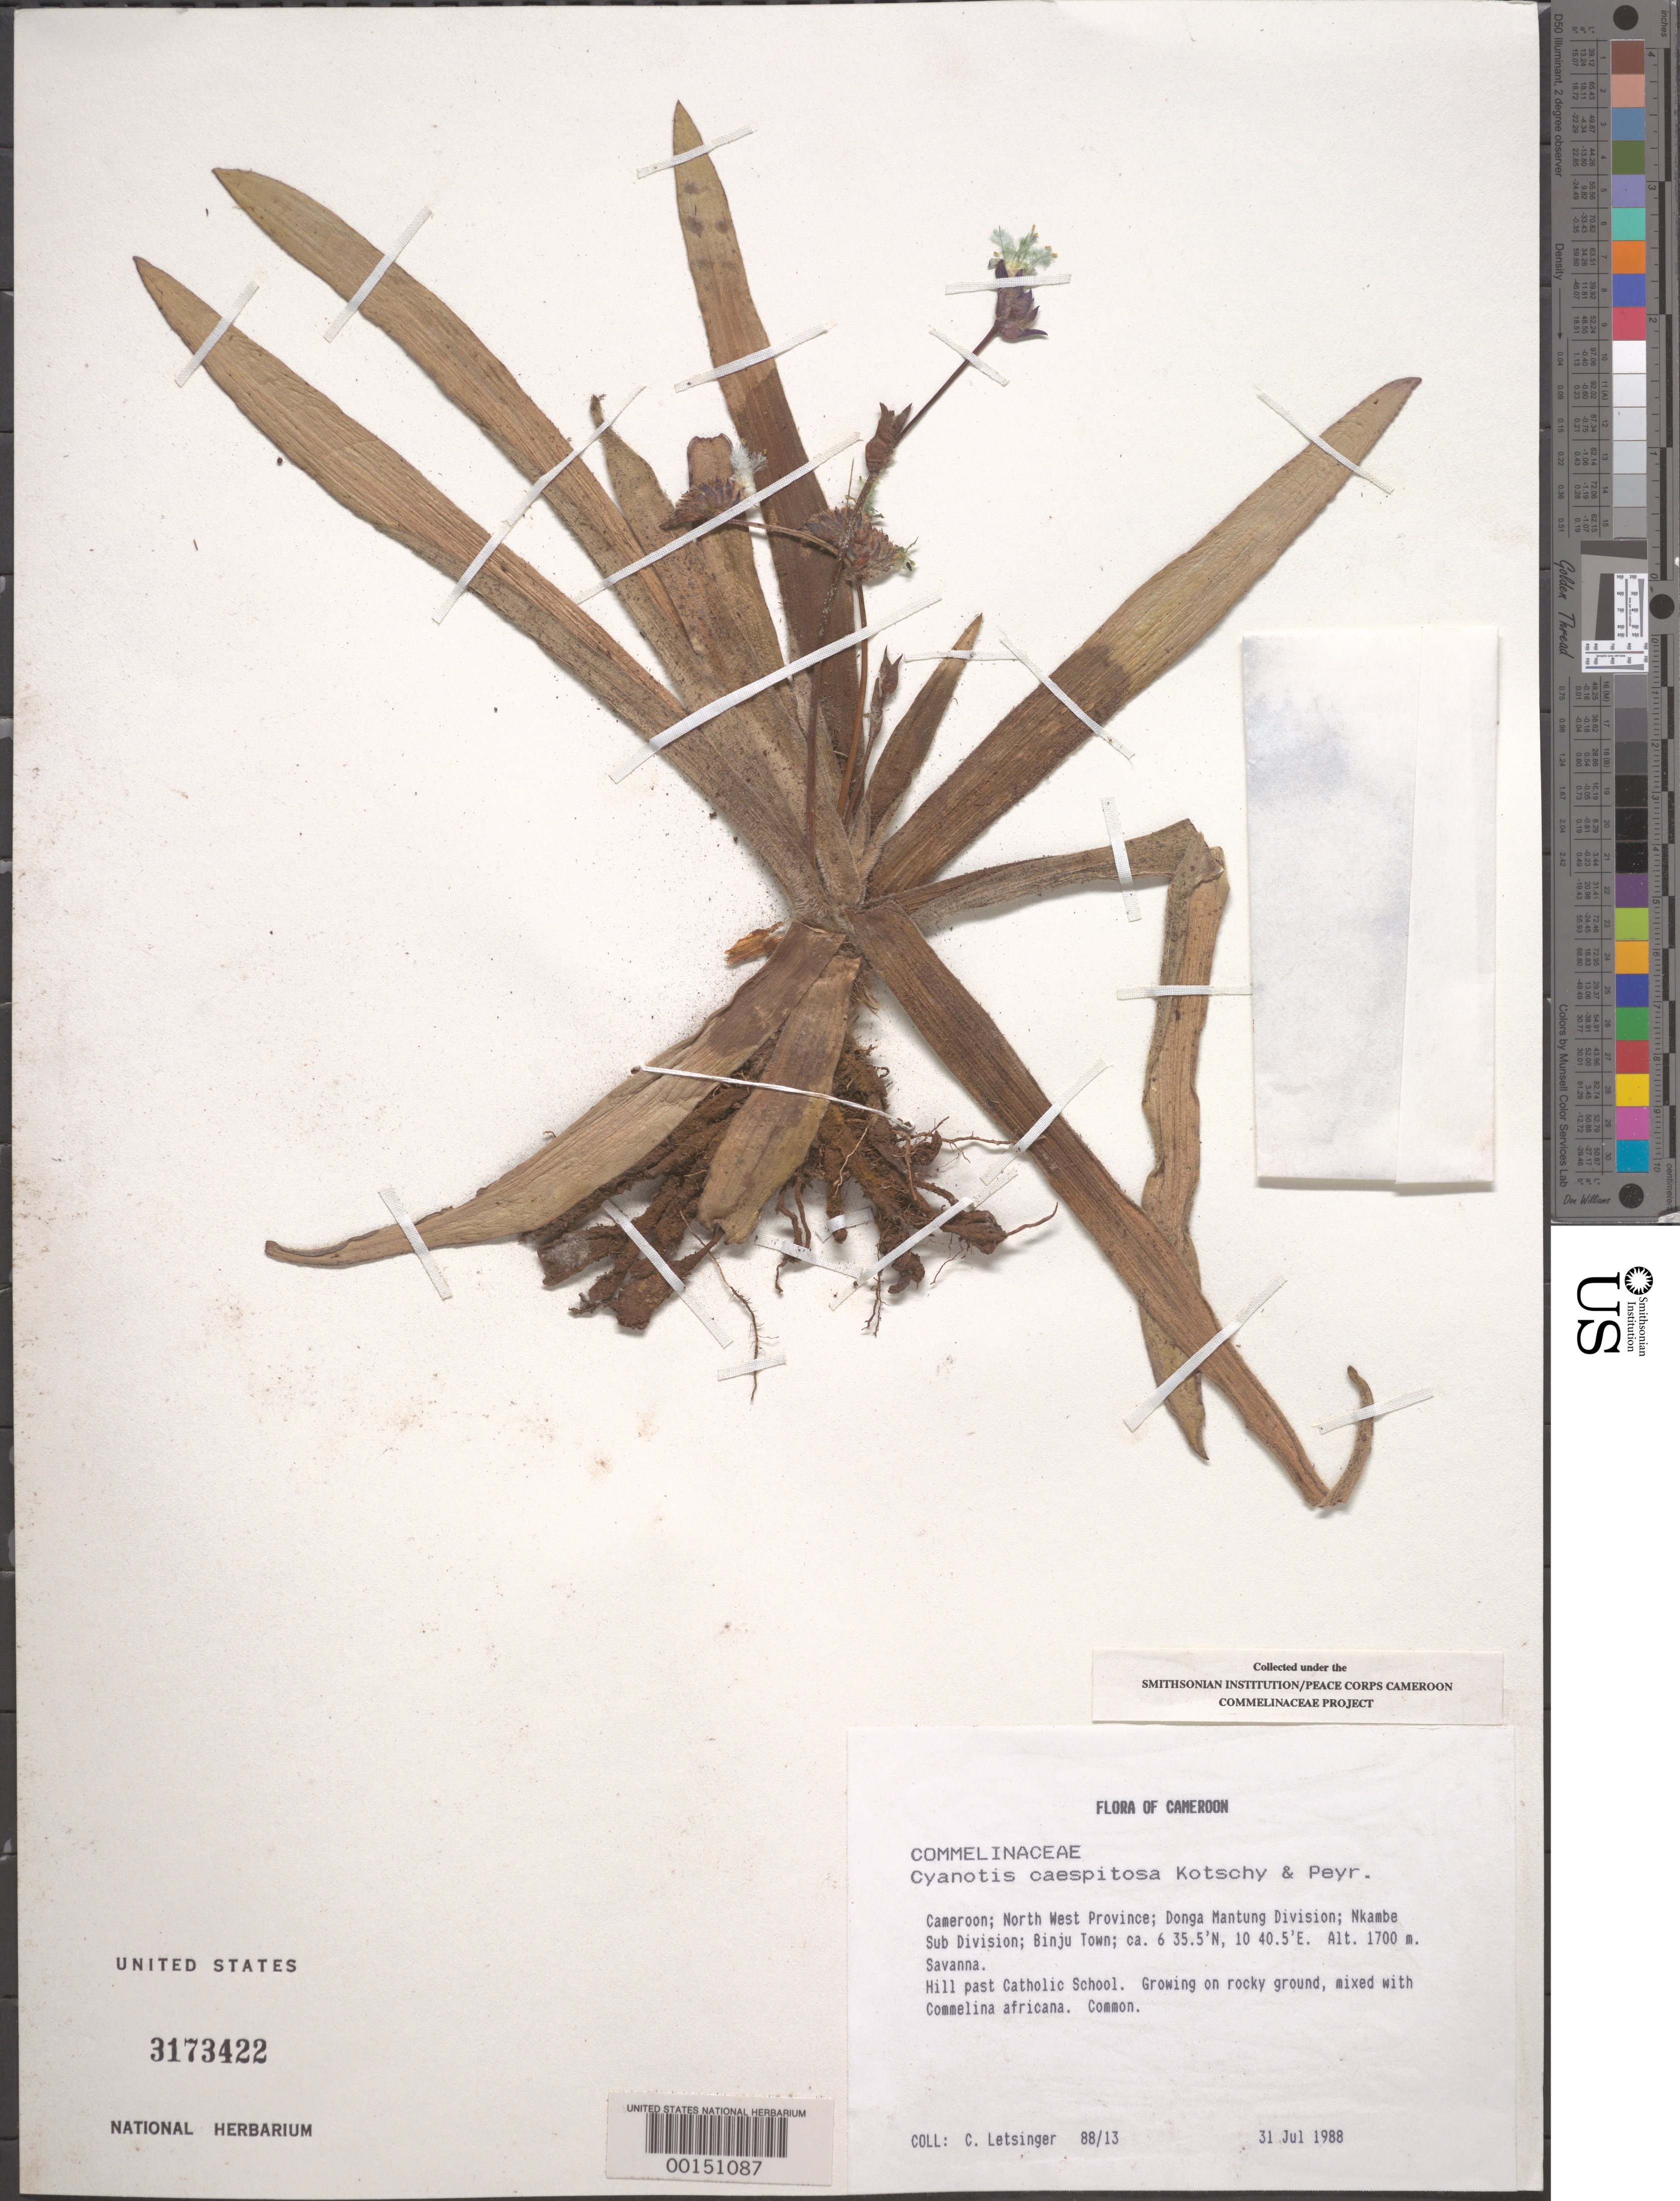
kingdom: Plantae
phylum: Tracheophyta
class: Liliopsida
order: Commelinales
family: Commelinaceae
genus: Cyanotis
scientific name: Cyanotis caespitosa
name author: Kotschy & Peyr.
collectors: C. Letsinger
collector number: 88/13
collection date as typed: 31 Jul 1988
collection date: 1988-07-31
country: Cameroon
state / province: Nord-ouest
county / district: Donga-mantung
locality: Nkambe subdivision, binju town, hill past catholic school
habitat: Sananna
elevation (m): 1700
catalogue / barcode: US 3173422